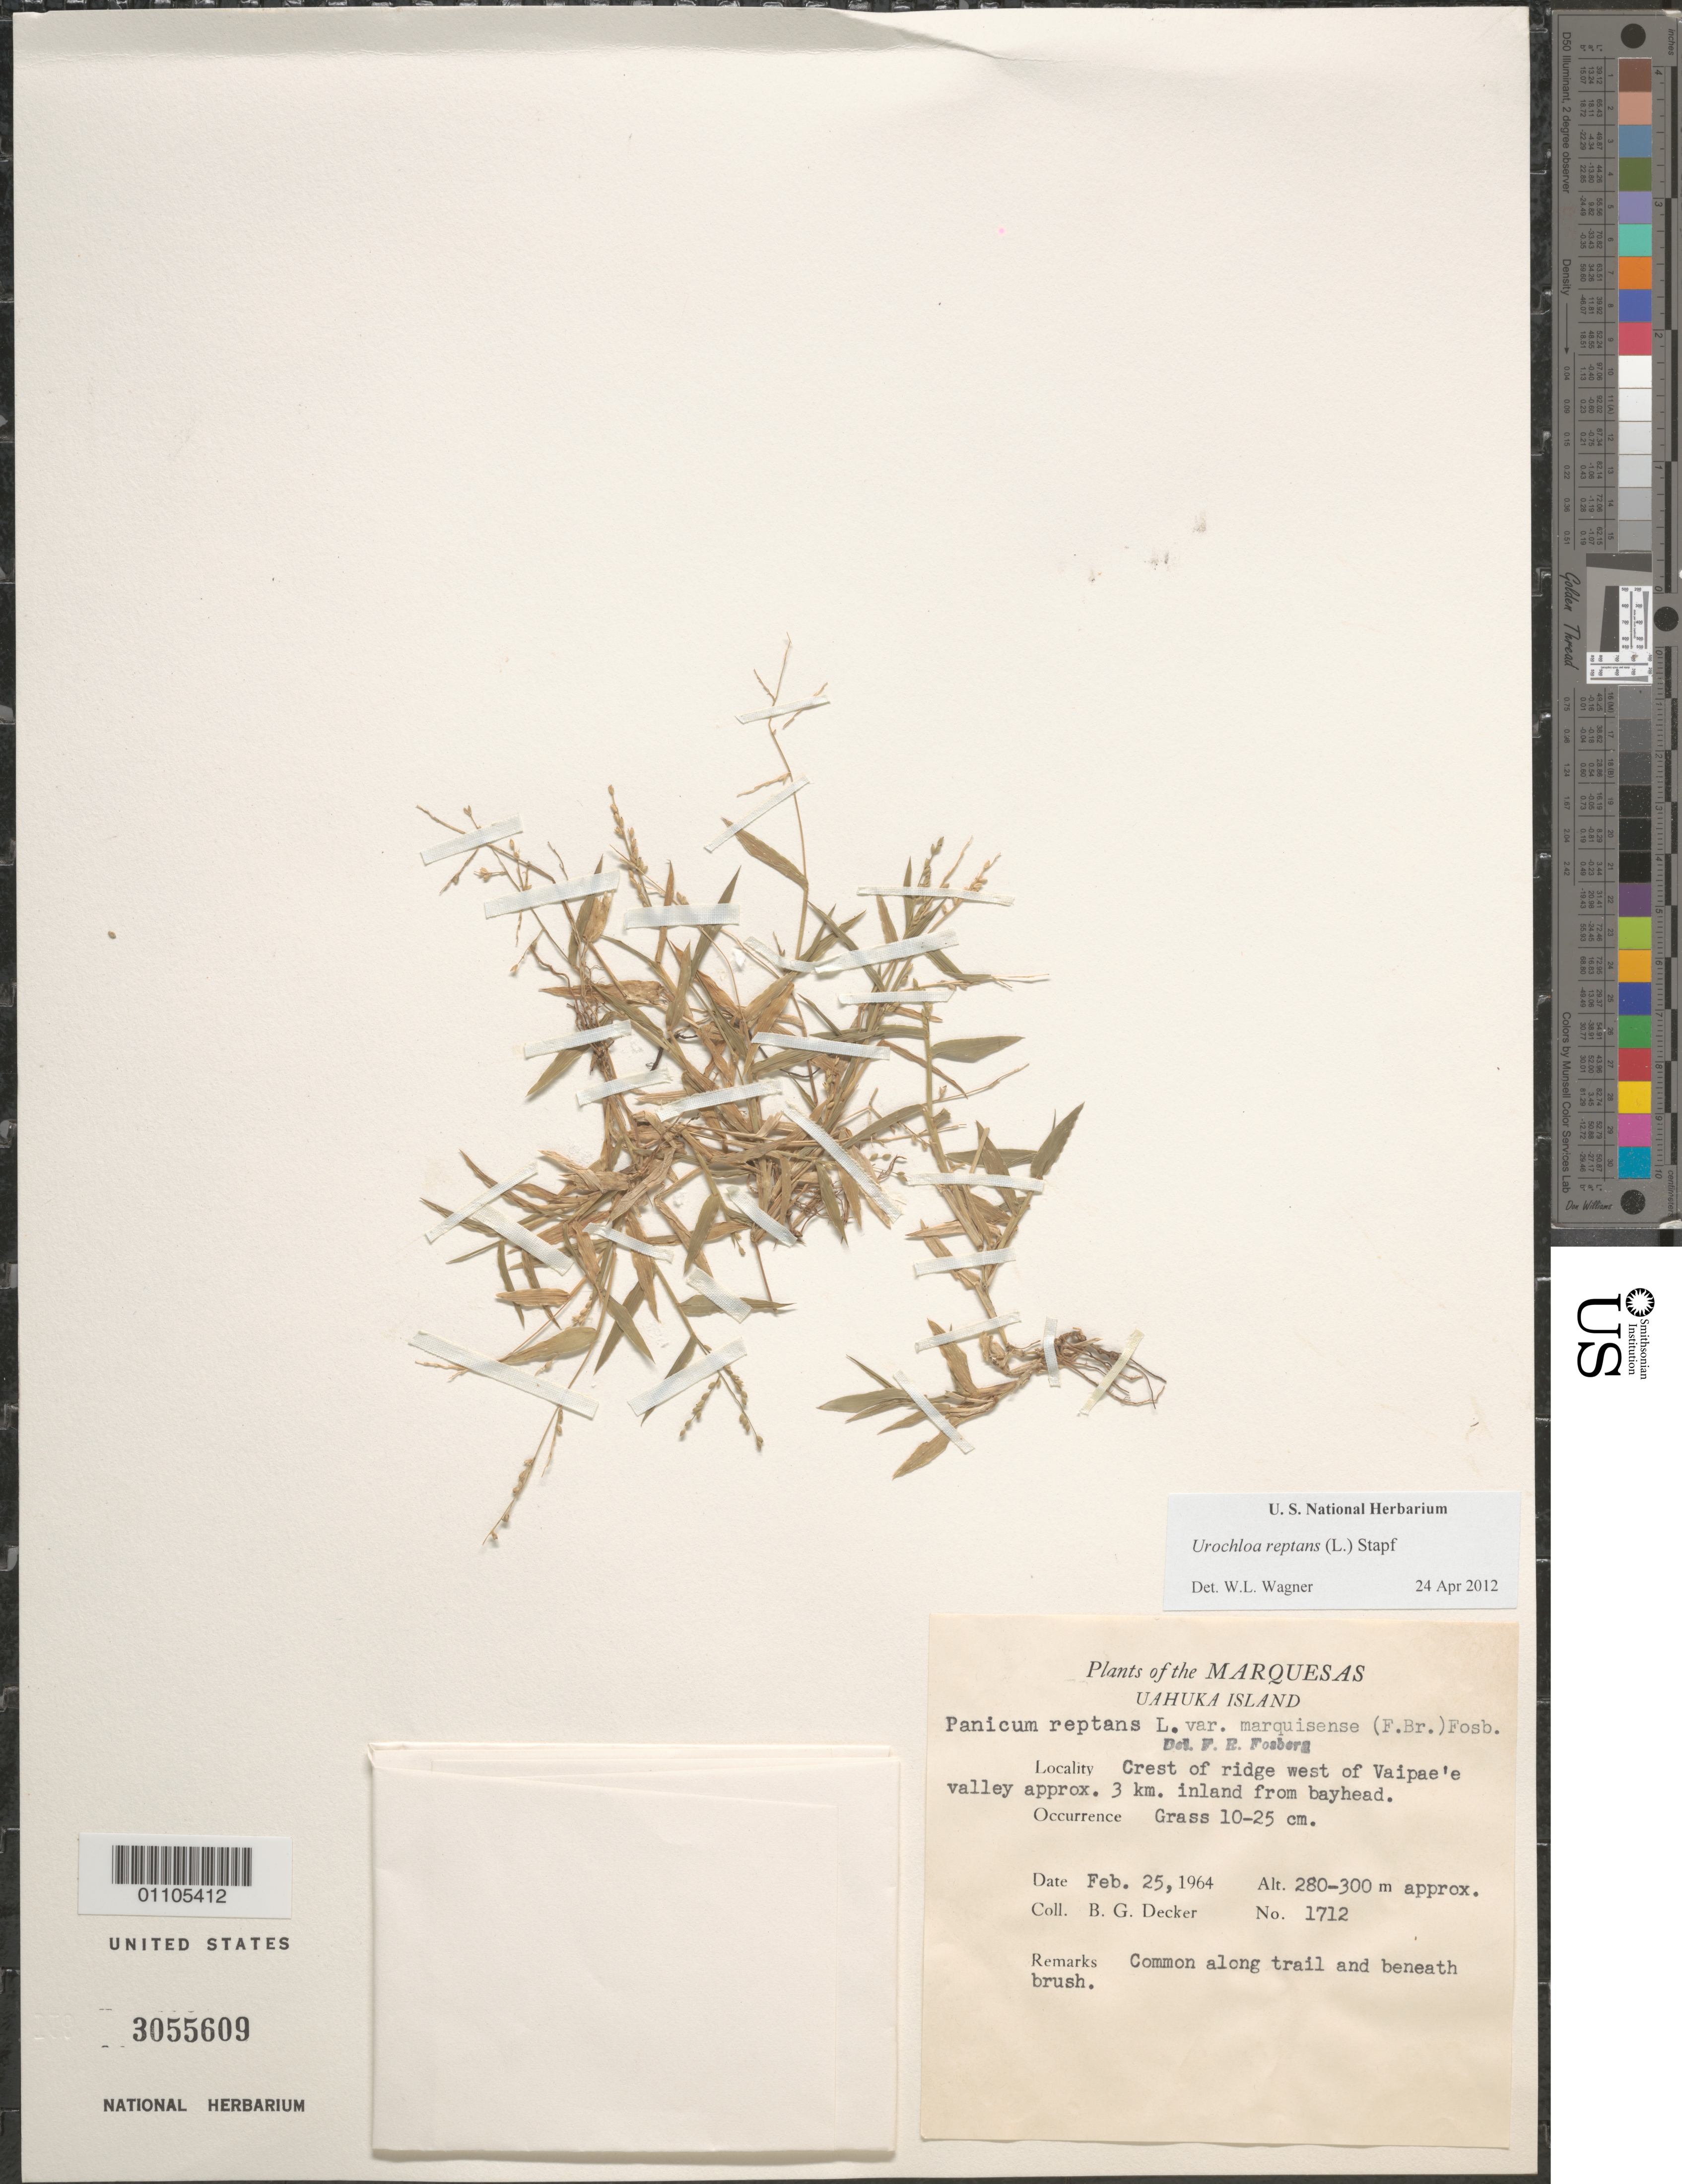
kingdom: Plantae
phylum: Tracheophyta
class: Liliopsida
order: Poales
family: Poaceae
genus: Urochloa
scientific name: Urochloa reptans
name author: (L.) Stapf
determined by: Wagner, W. L., (BOT), Smithsonian Institution - National Museum of Natural History (UNITED STATES)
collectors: B. G. Decker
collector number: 1712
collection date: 1964-02-25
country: French Polynesia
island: Ua Huka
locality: crest of ridge W of Vaipae'e Valley, 3 km inland from bayhead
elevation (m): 280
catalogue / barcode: US 3055609